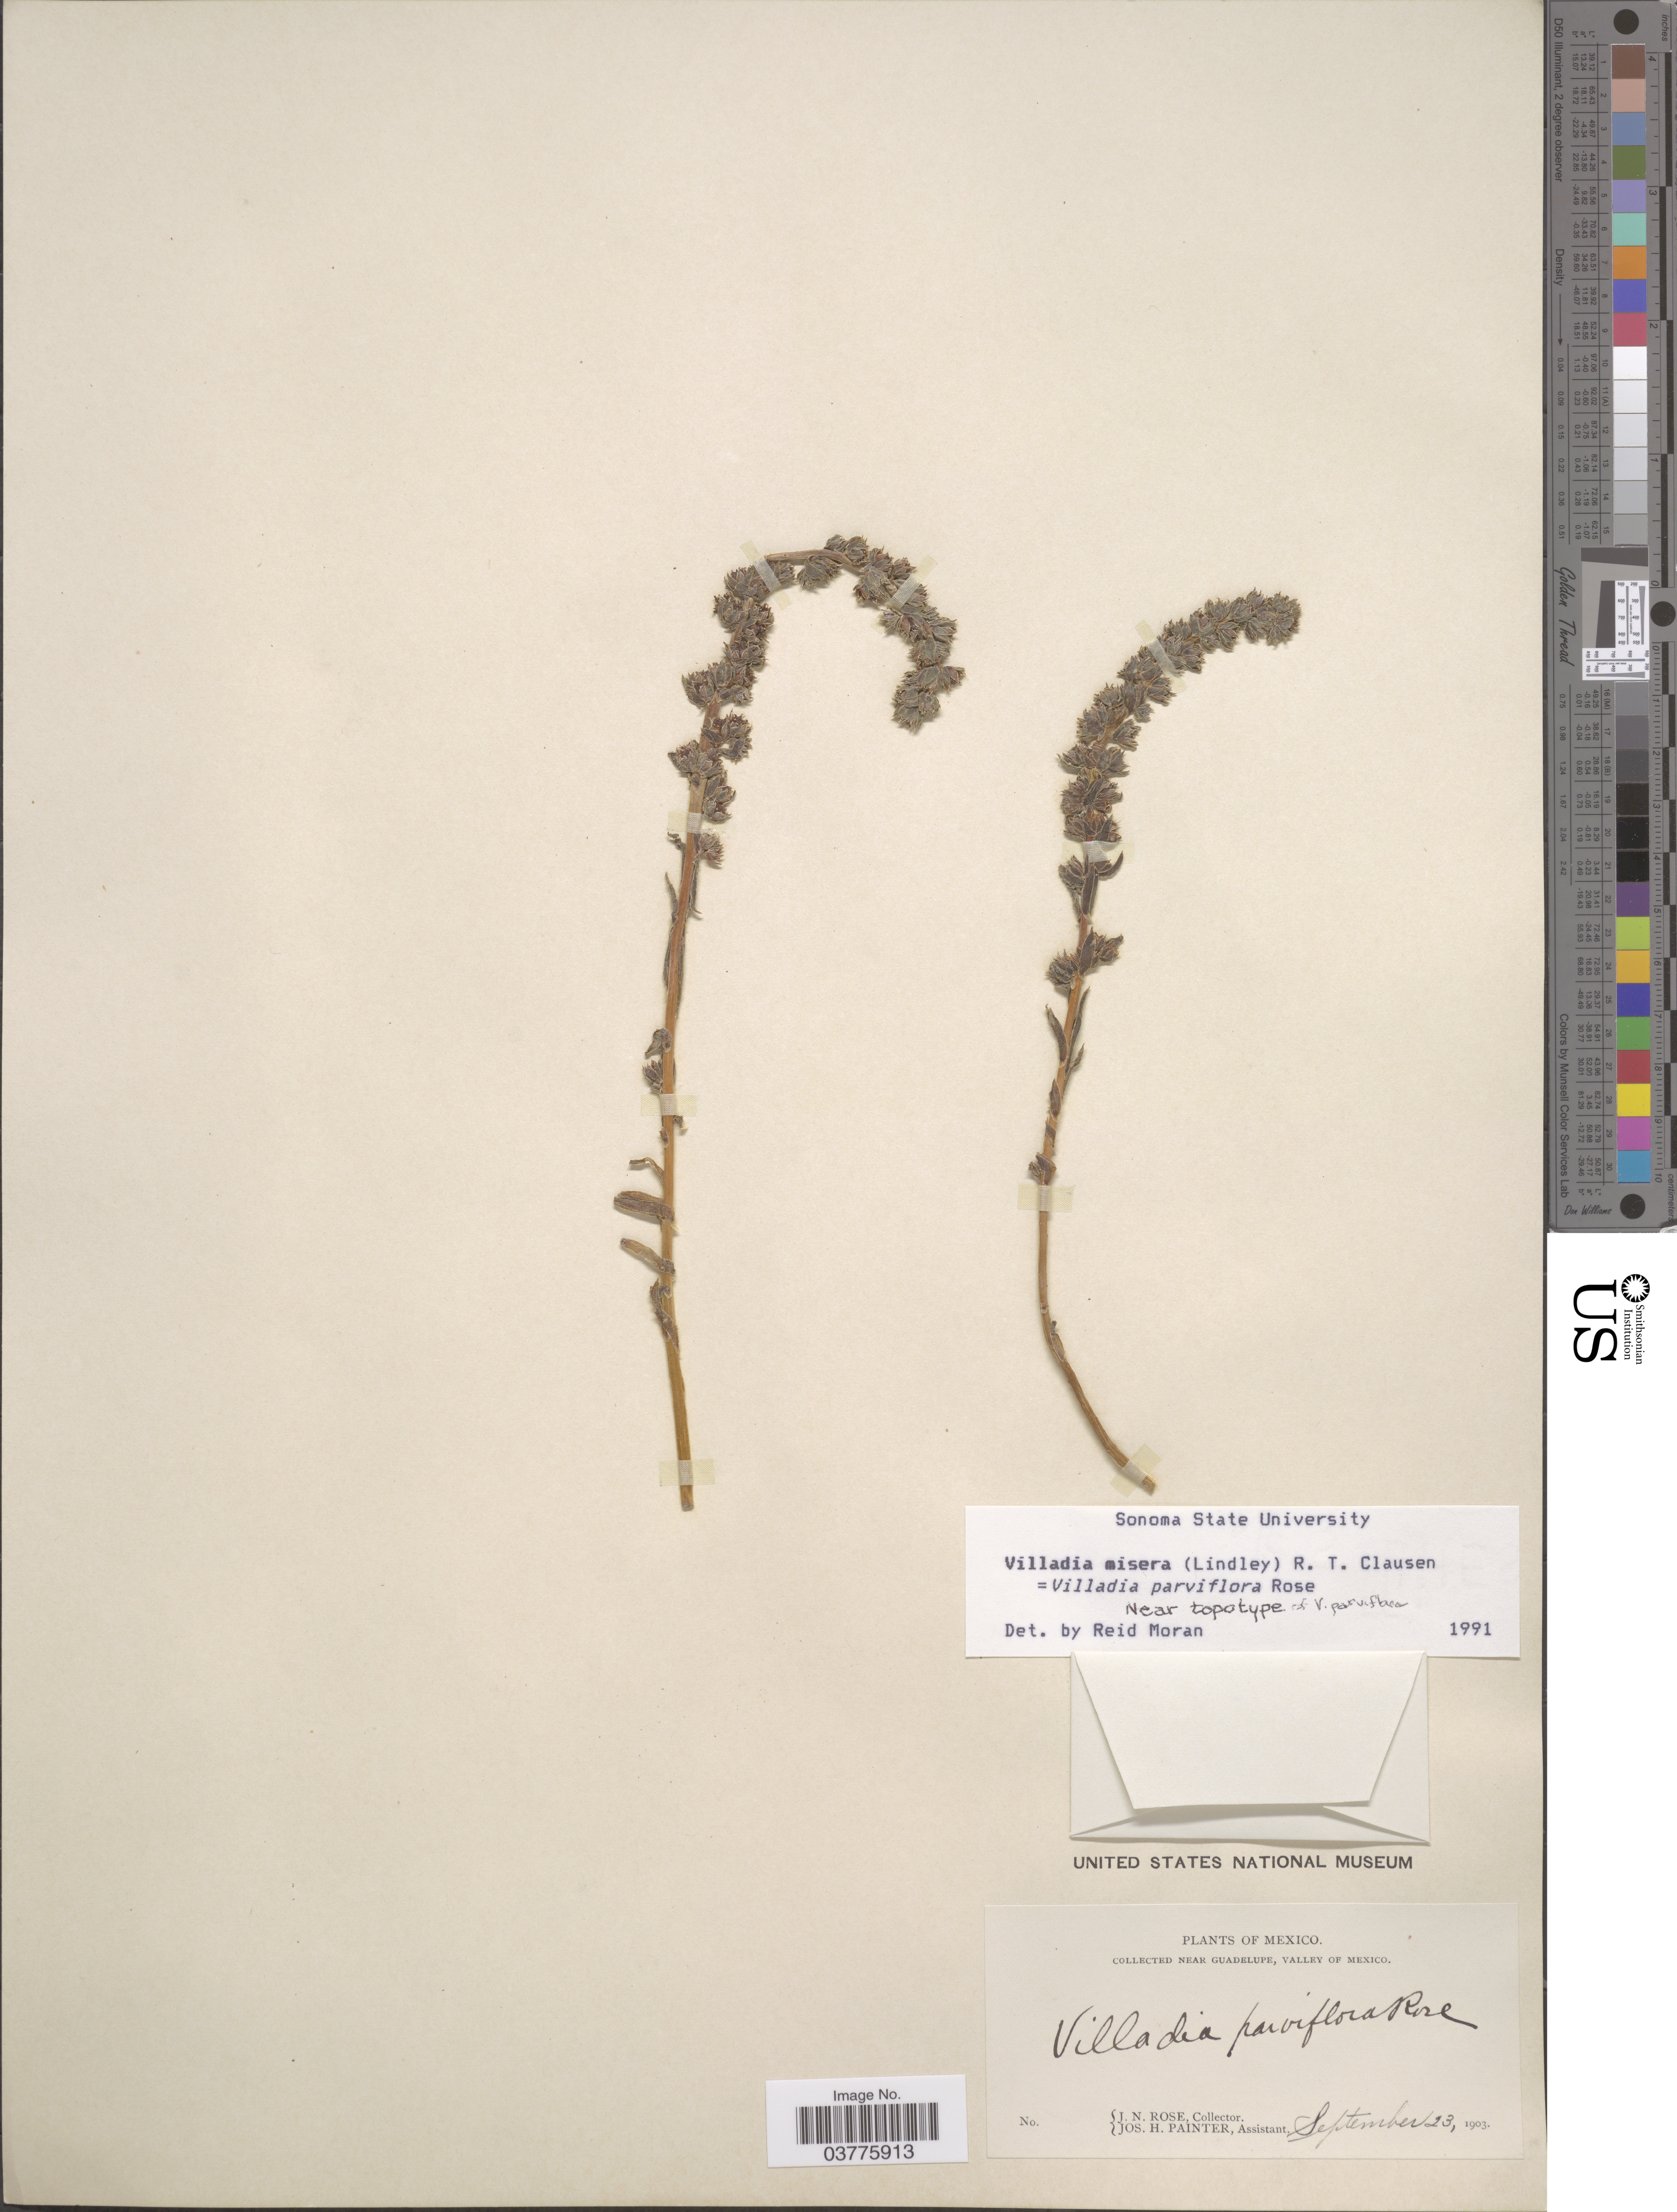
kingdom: Plantae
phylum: Tracheophyta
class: Magnoliopsida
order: Saxifragales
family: Crassulaceae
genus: Villadia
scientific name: Villadia parviflora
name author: (Hemsl.) Rose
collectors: J. N. Rose & J. H. Painter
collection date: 1903-09-23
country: Mexico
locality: Near Guadelupe, Valley of Mexico.